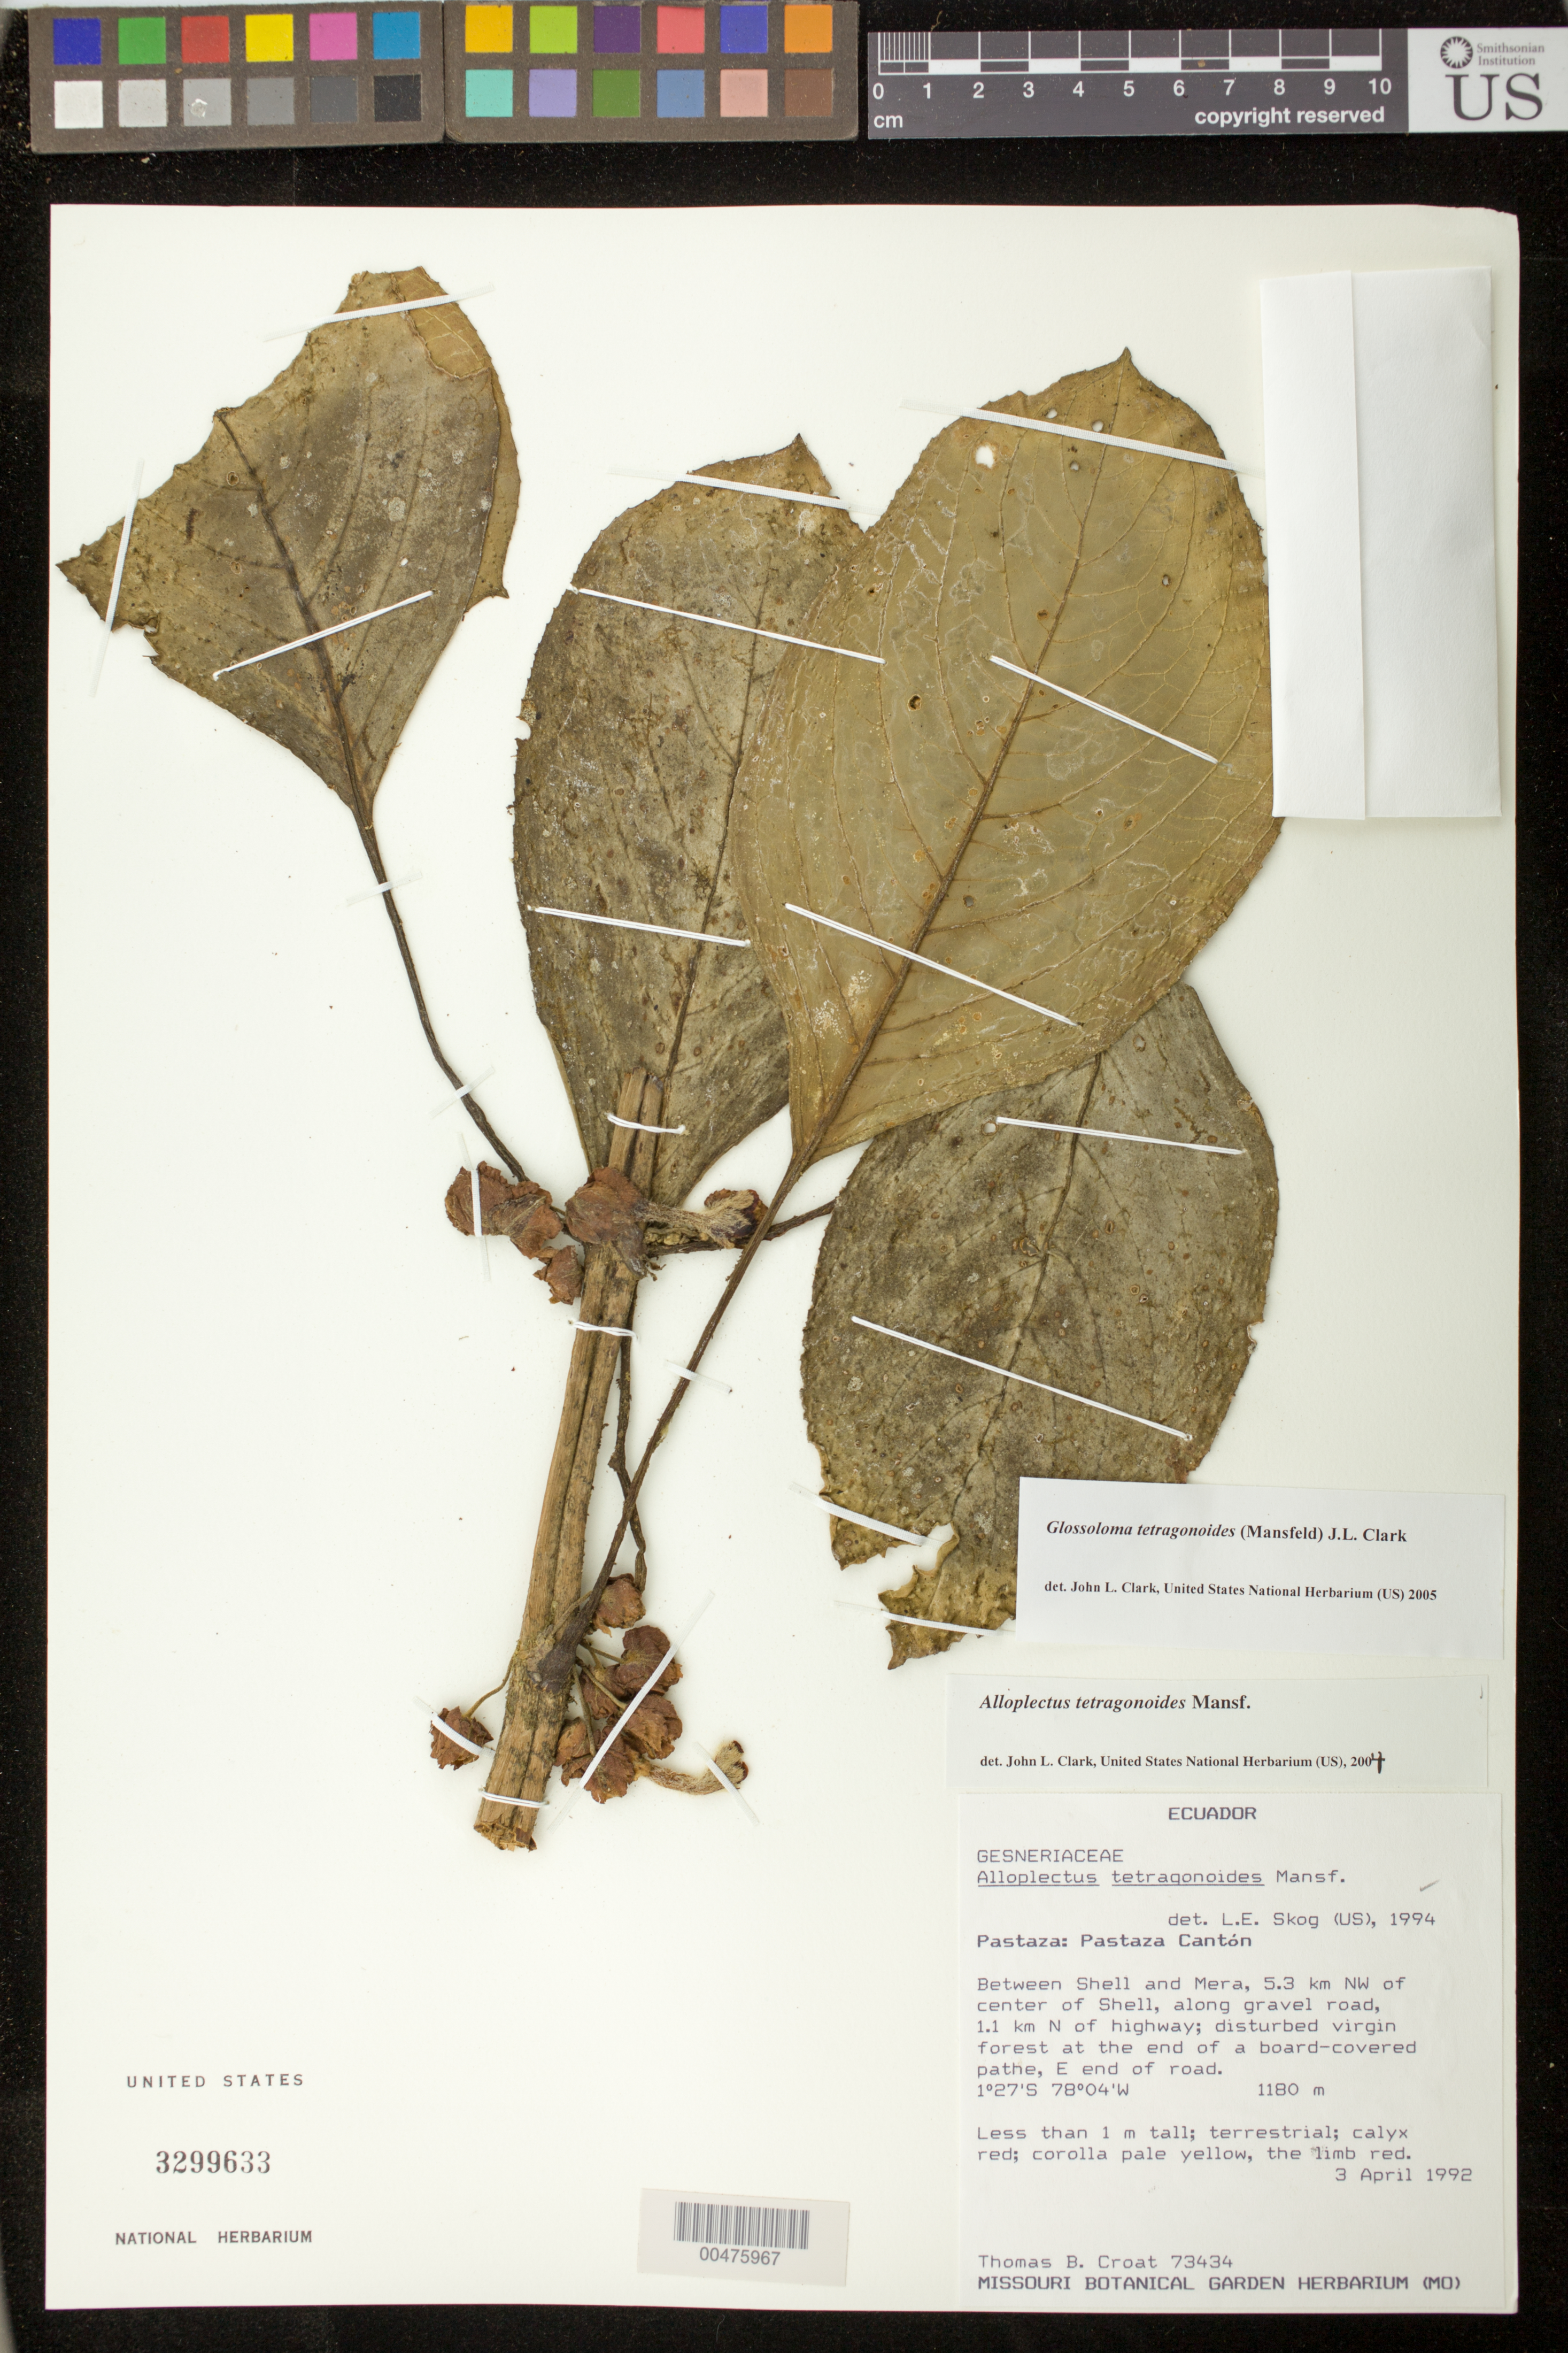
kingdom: Plantae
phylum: Tracheophyta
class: Magnoliopsida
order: Lamiales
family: Gesneriaceae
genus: Glossoloma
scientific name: Glossoloma tetragonoides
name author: (Mansf.) J.L. Clark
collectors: T. B. Croat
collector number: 73434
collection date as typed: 03 Apr 1992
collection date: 1992-04-03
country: Ecuador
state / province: Pastaza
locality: Pastaza Cantón, between Shell and Mera, 5.3 km NW of center of Shell, along gravel road, 1.1 km N of highway, at the end of a board-covered path, E end of road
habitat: Disturbed virgin forest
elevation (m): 1180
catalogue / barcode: US 3299633